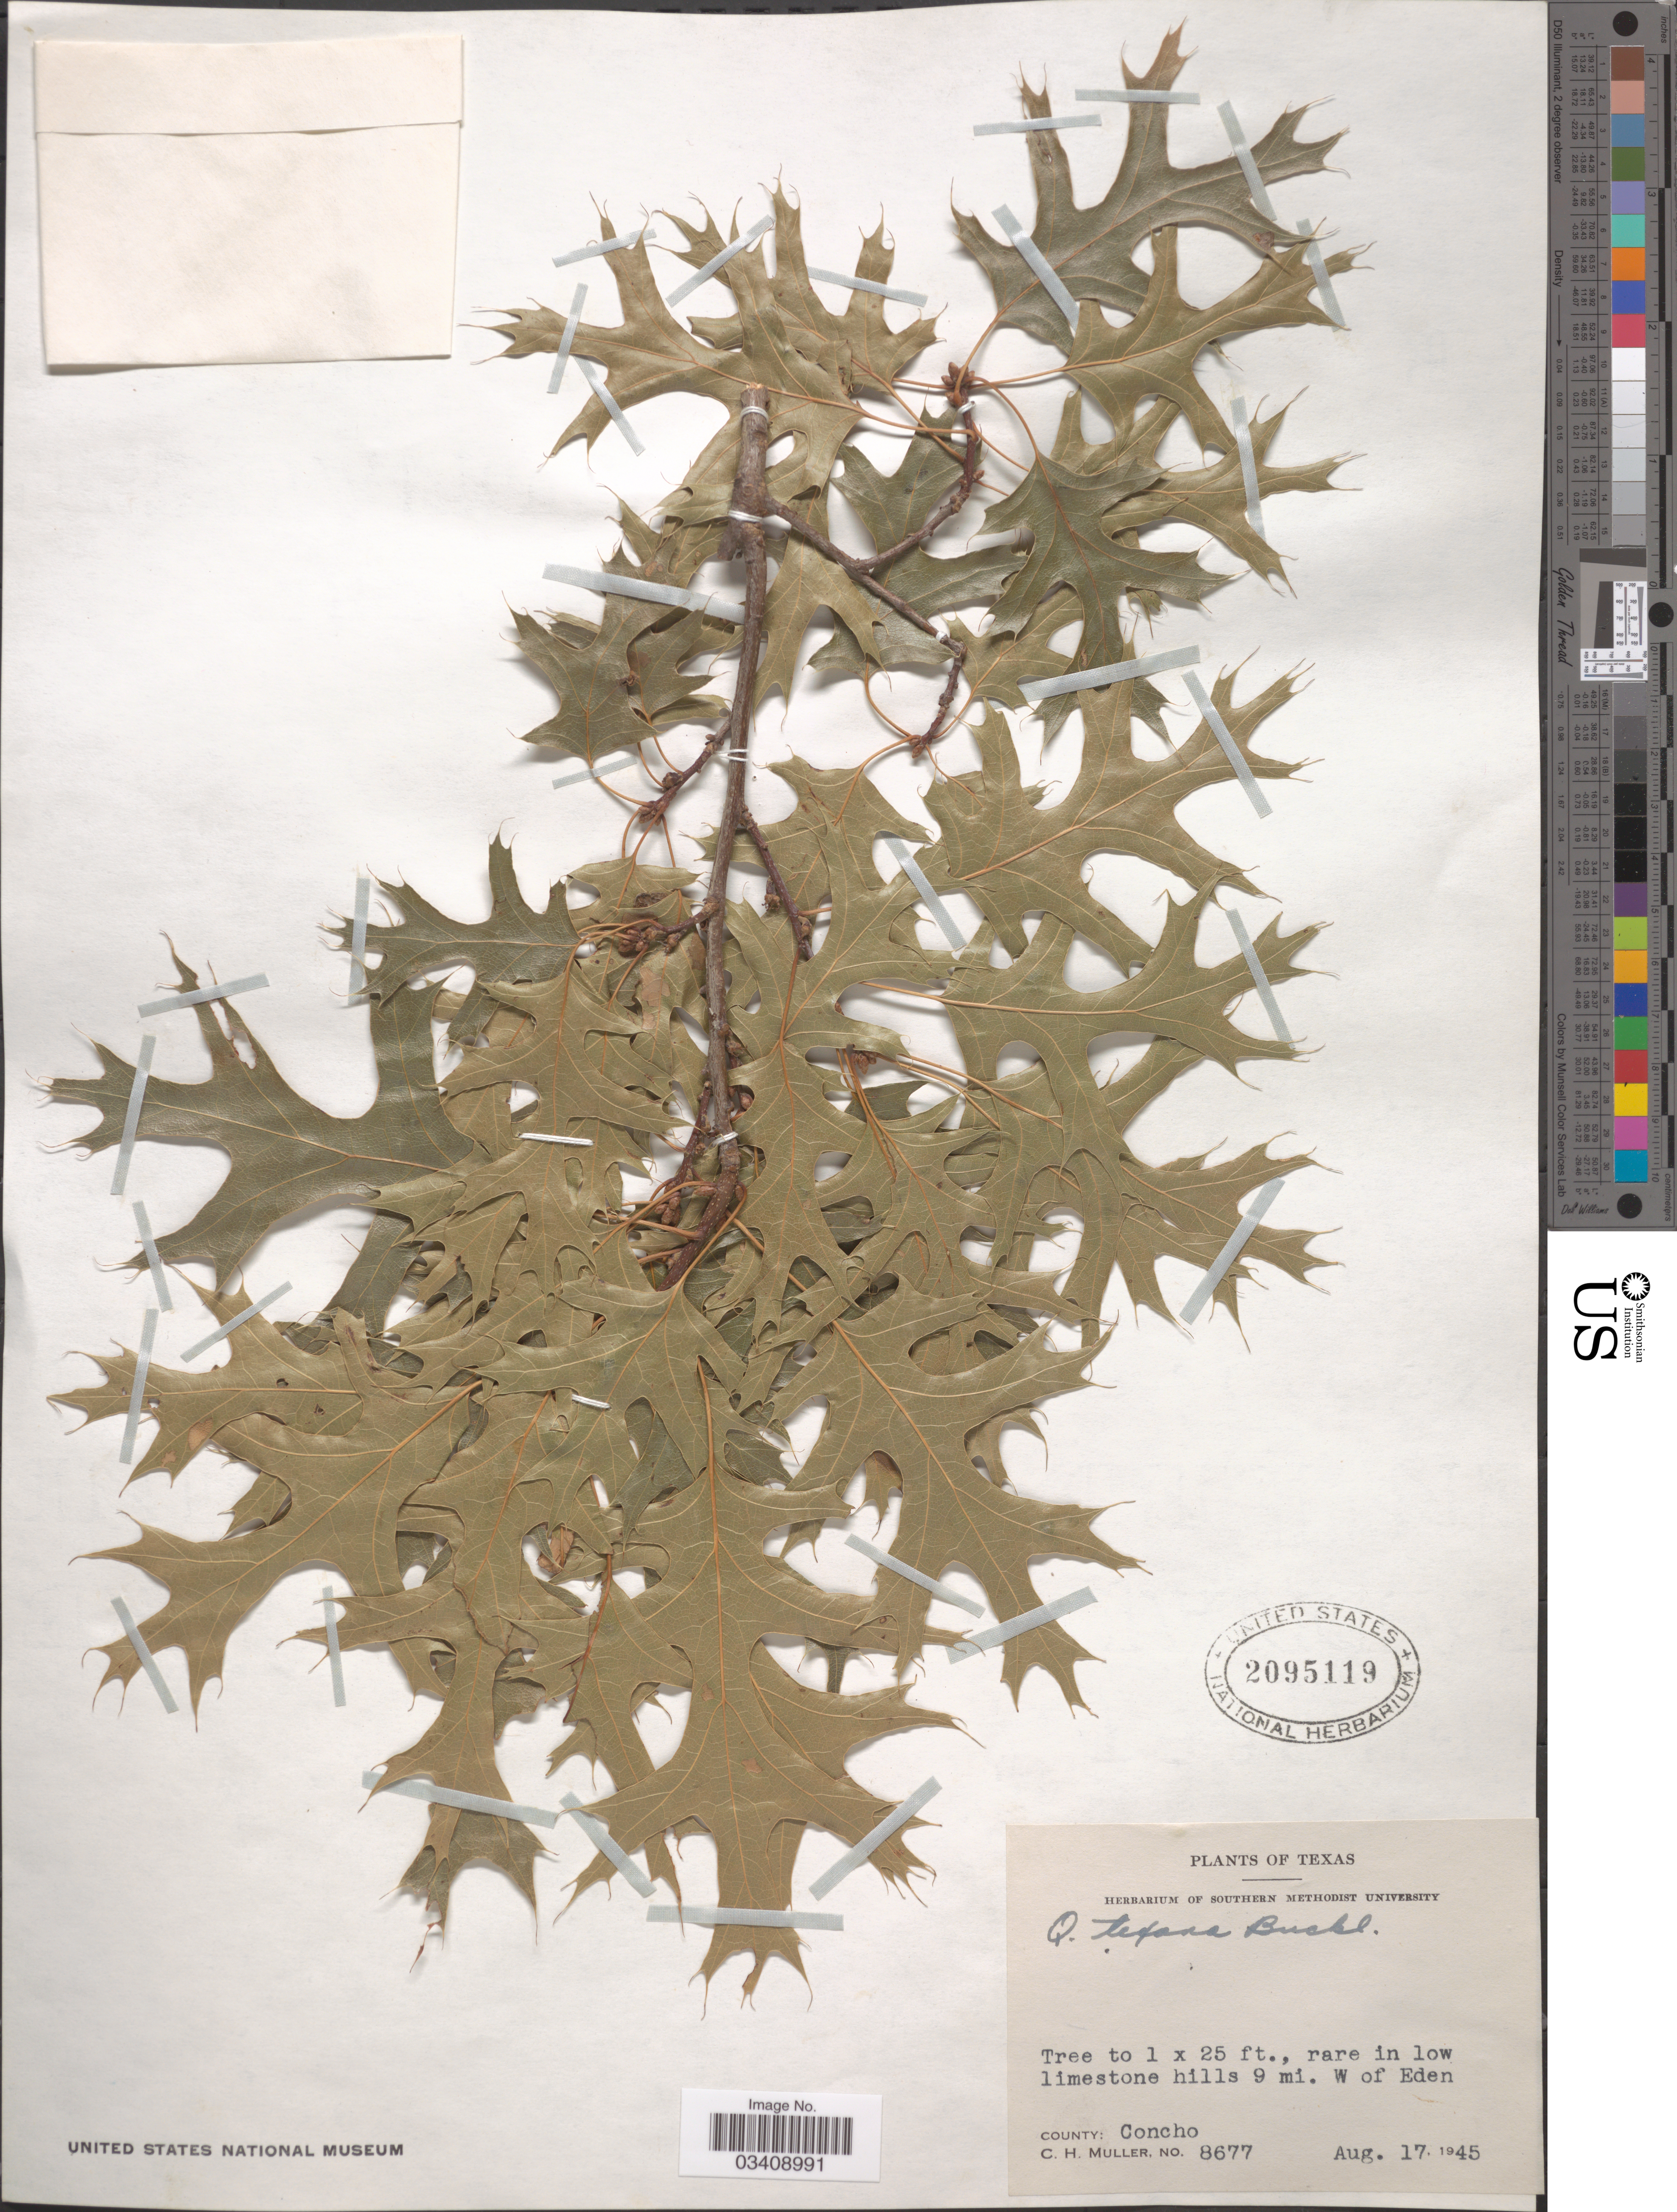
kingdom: Plantae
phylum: Tracheophyta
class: Magnoliopsida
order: Fagales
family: Fagaceae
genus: Quercus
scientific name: Quercus texana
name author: Buckley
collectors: C. H. Mueller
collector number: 8677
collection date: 1945-08-17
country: United States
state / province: Texas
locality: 9 mi. W of Eden. County: Concho.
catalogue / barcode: US 2095119